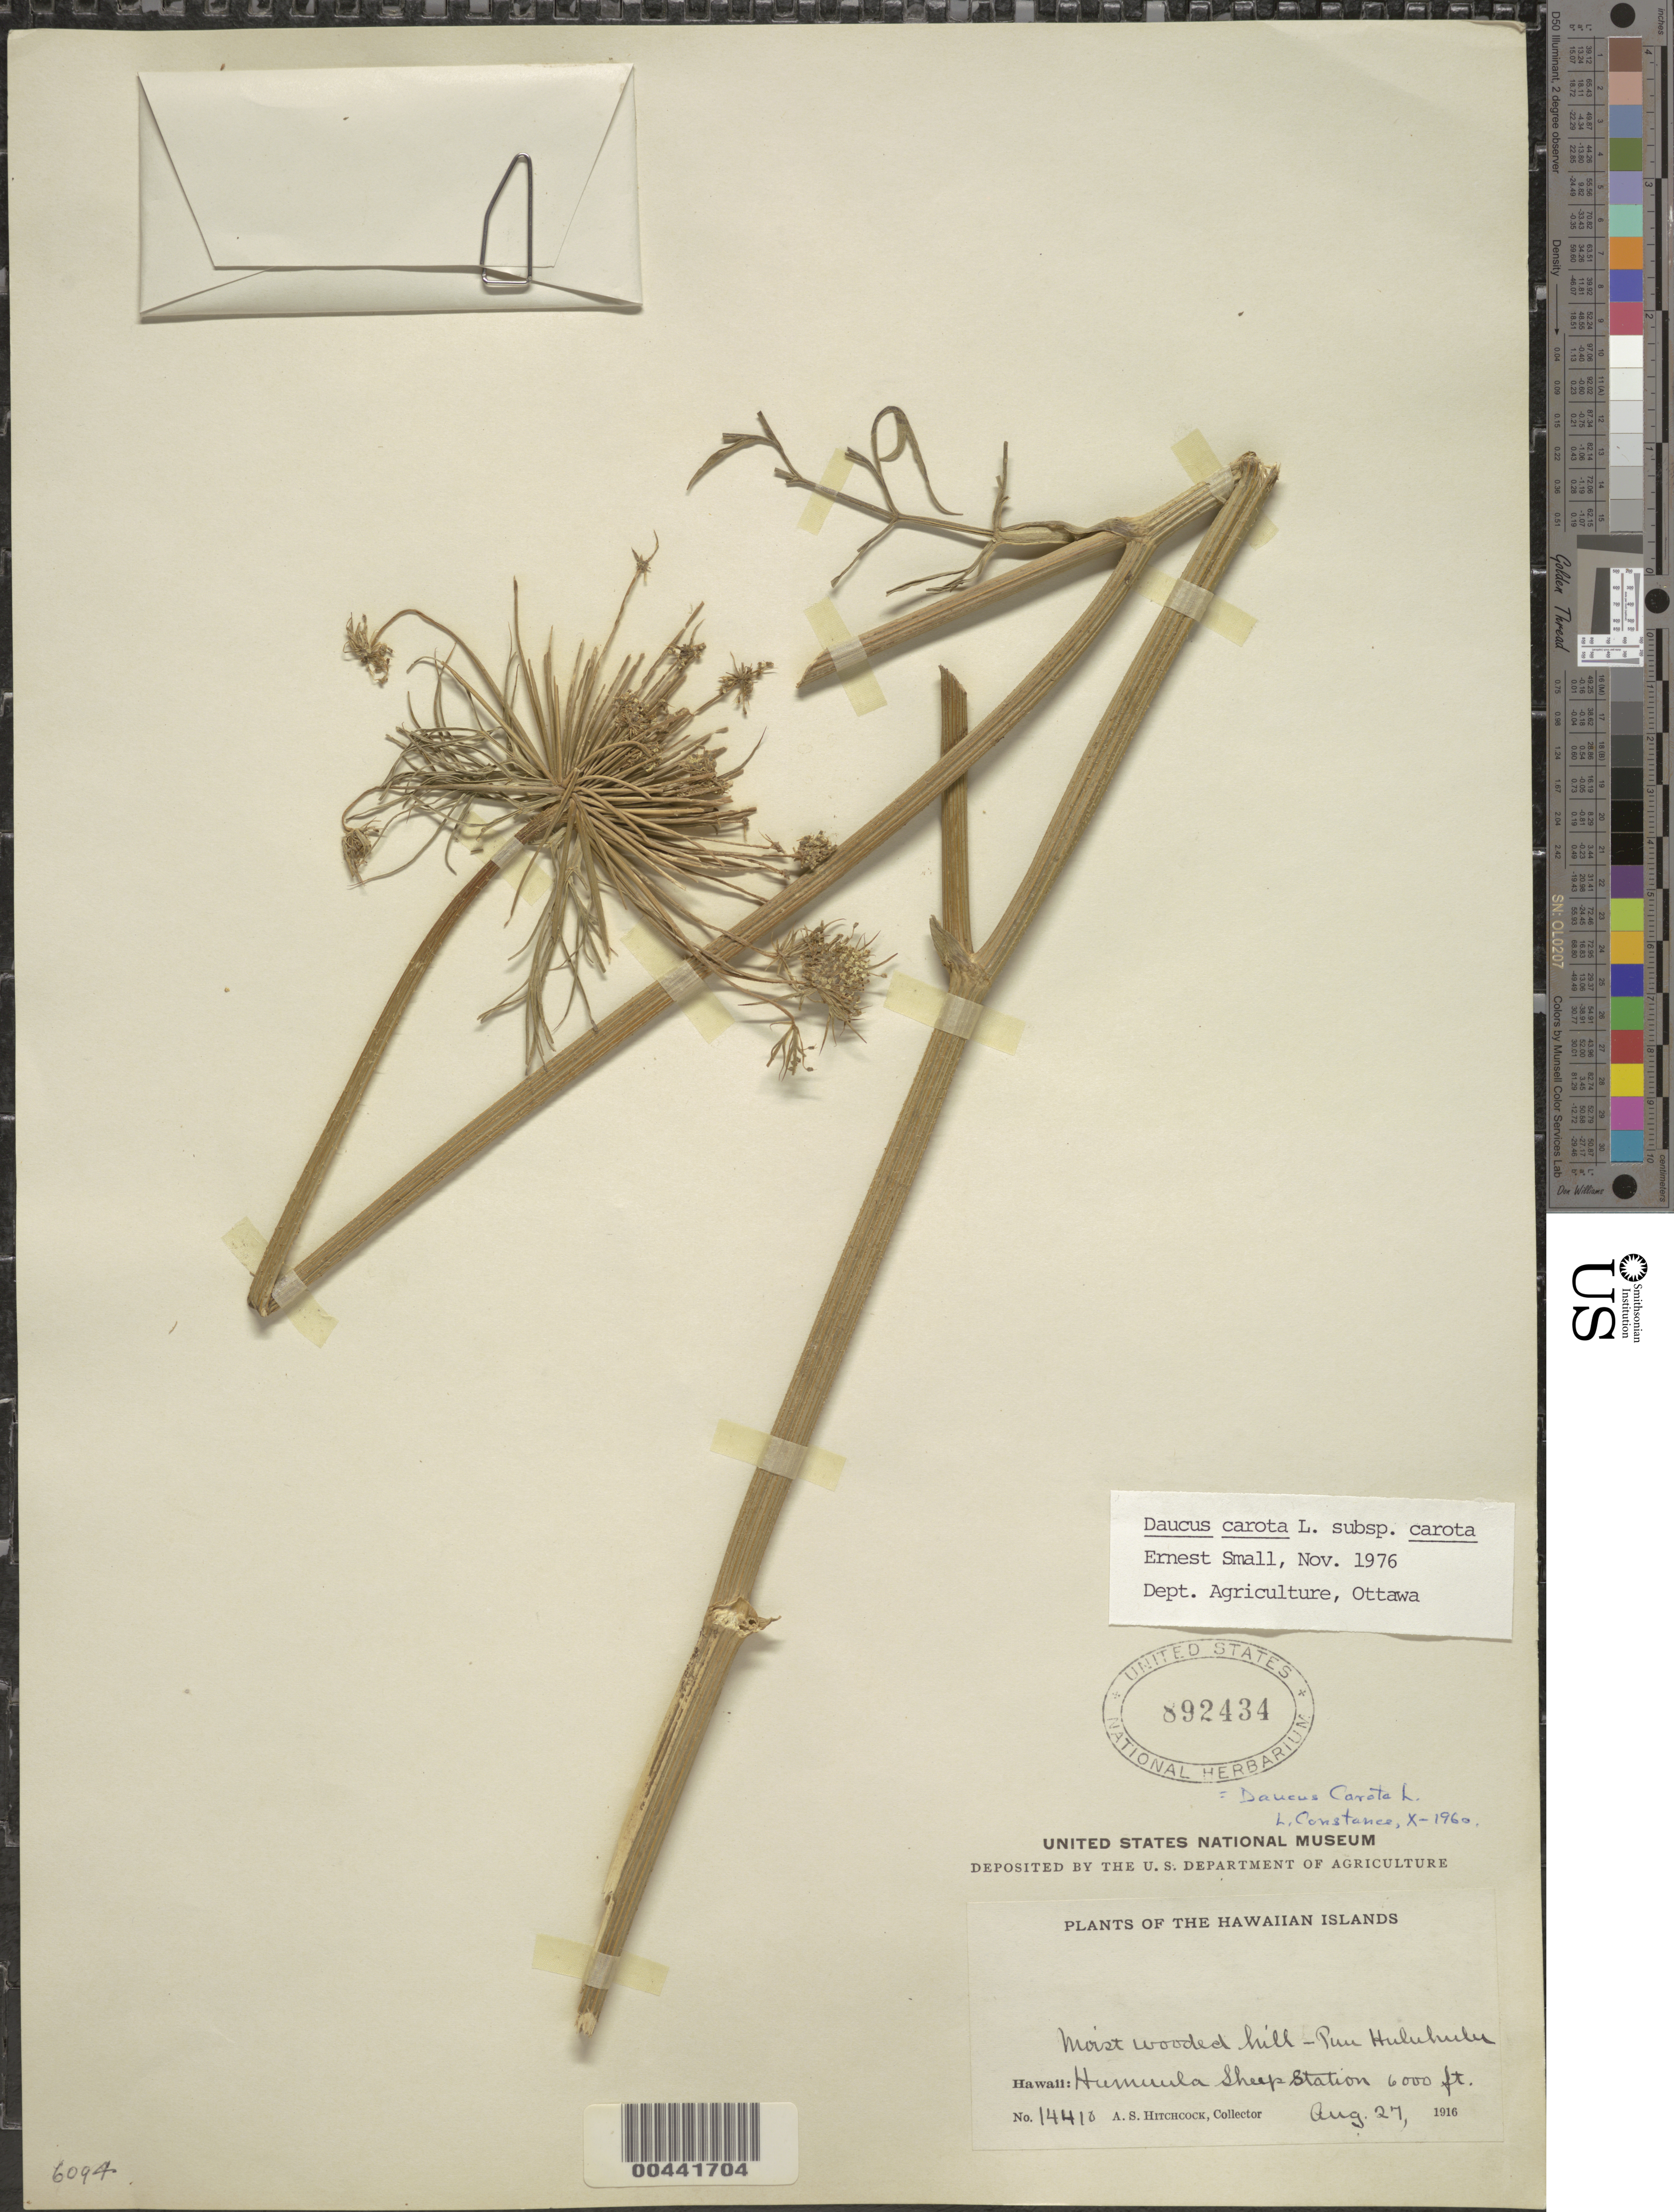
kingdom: Plantae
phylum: Tracheophyta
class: Magnoliopsida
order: Apiales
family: Apiaceae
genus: Daucus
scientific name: Daucus carota subsp. carota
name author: L.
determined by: Small, Ernest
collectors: A. S. Hitchcock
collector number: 14410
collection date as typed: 27 Aug 1916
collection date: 1916-08-27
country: United States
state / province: Hawaii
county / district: Hawaii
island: Hawaii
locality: Humuula Sheep Station, Puu Huluhulu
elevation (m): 1829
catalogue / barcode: US 892434